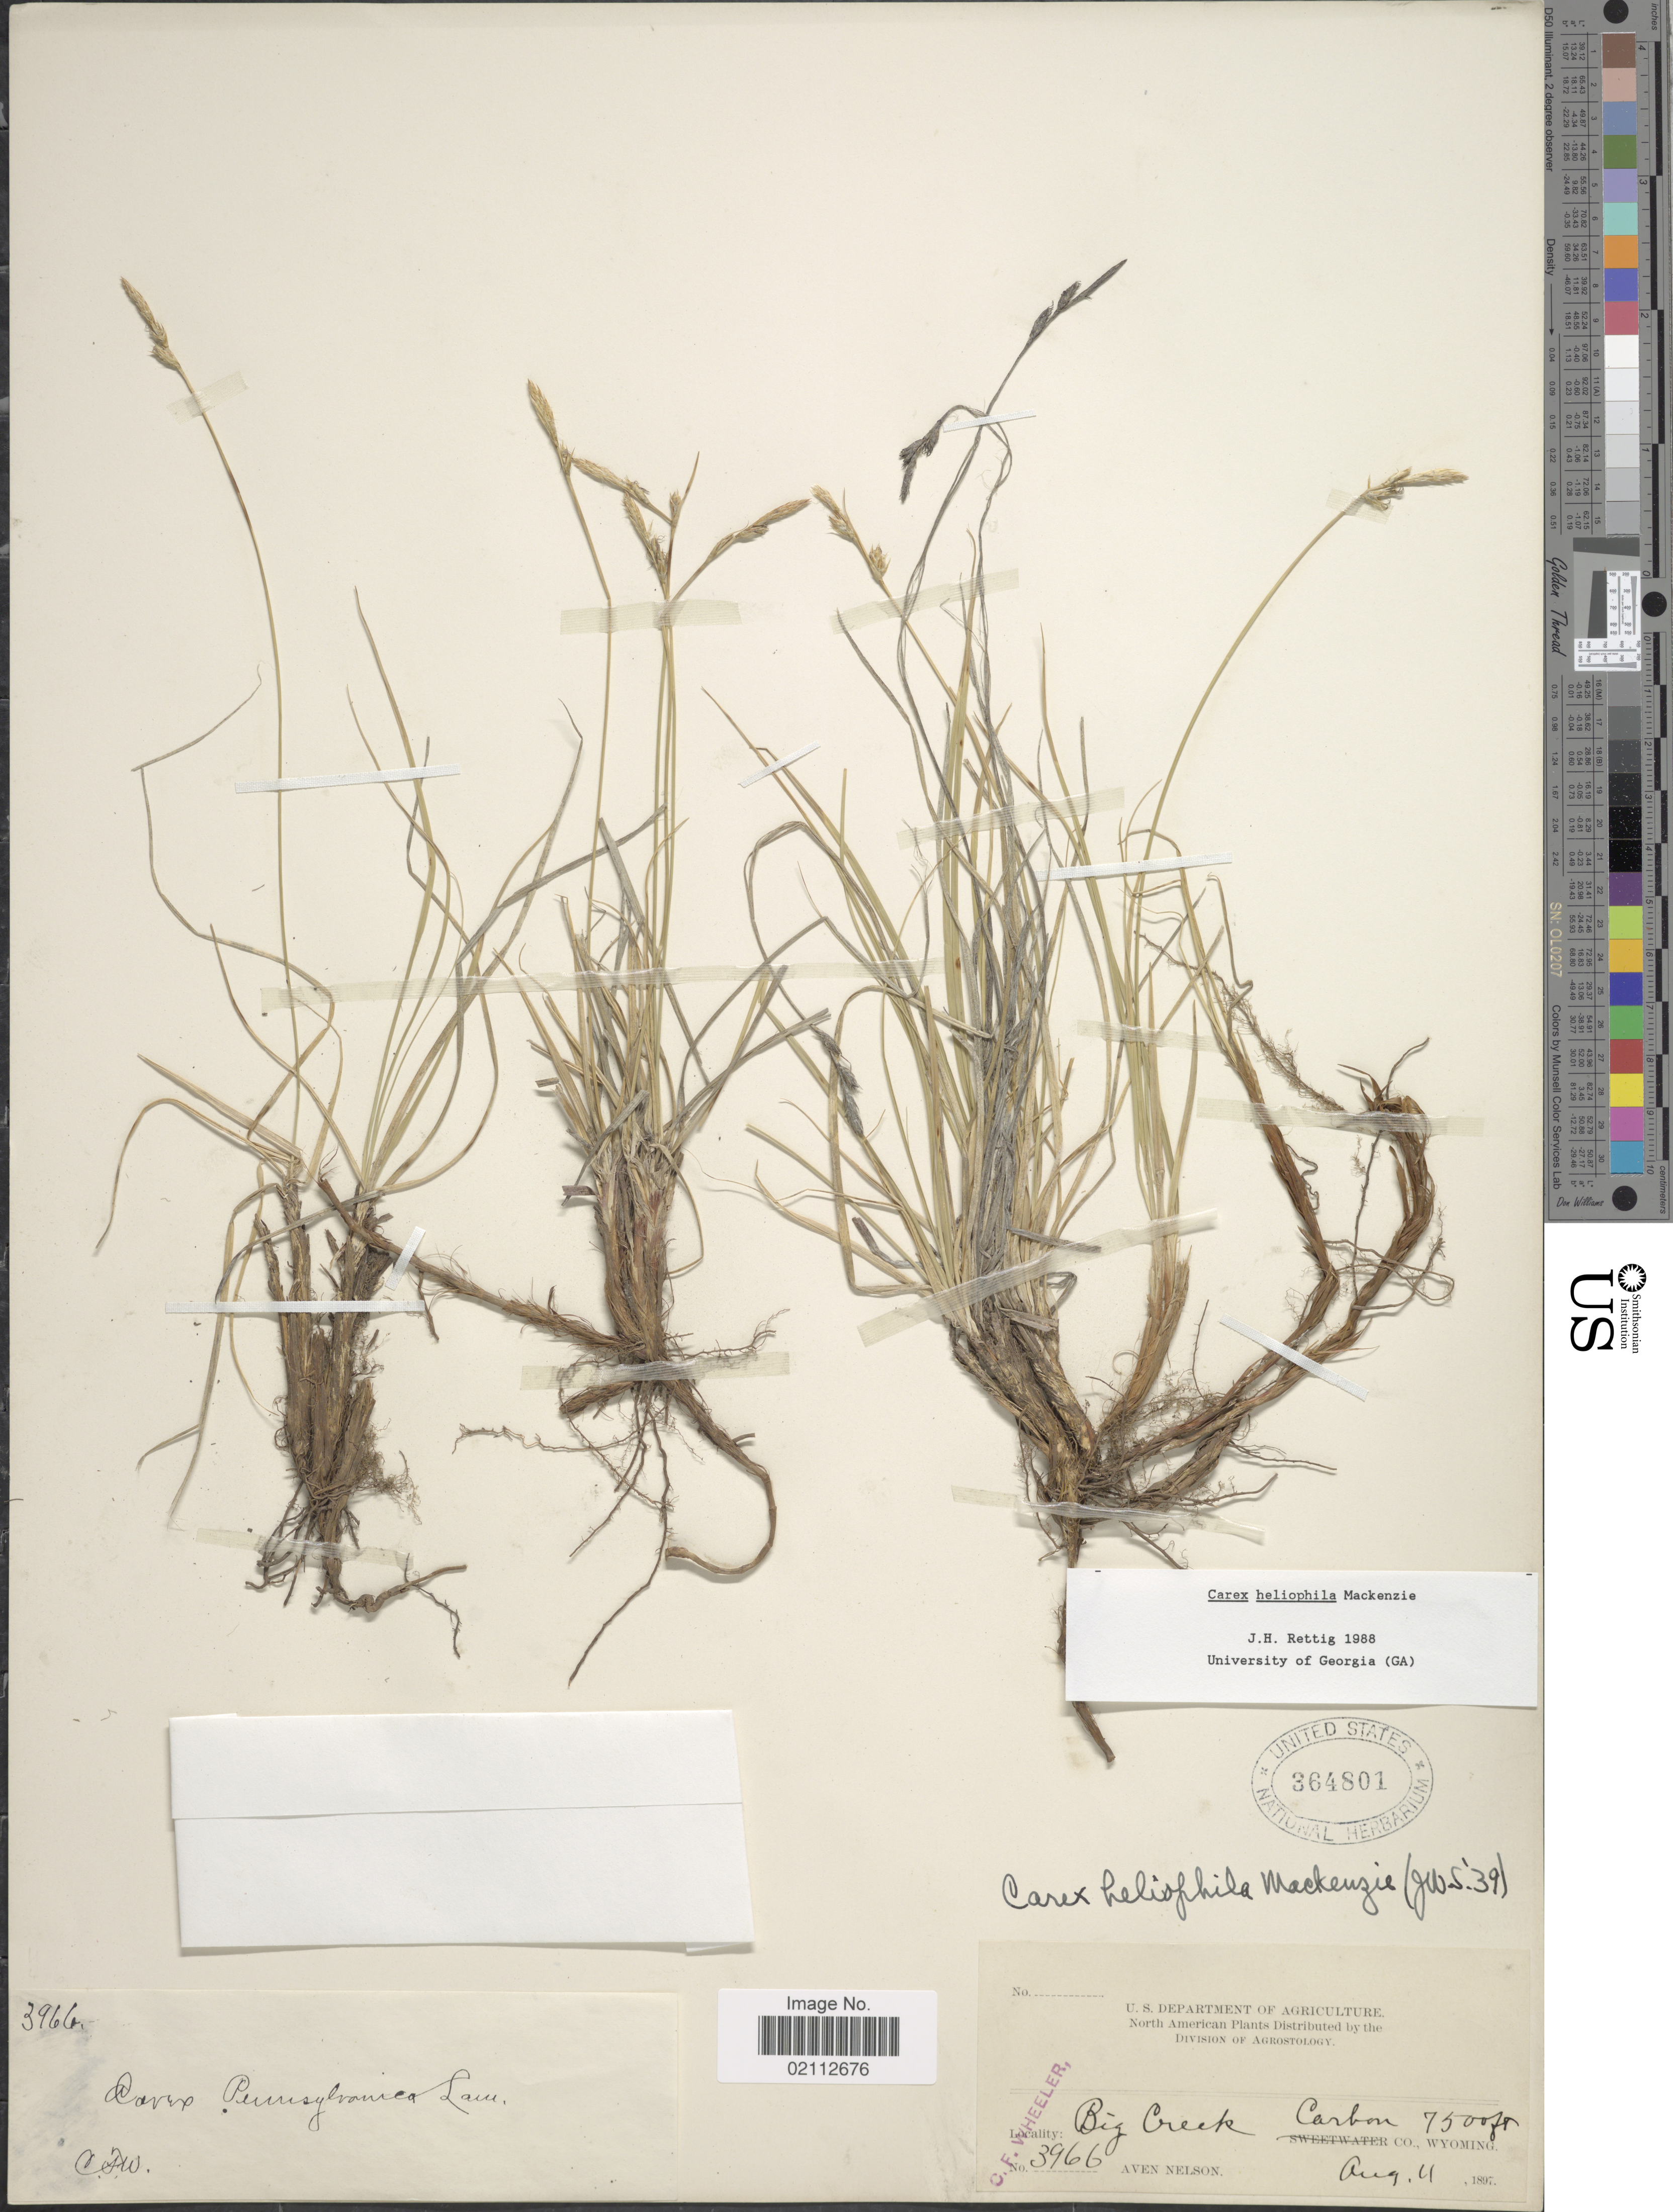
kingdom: Plantae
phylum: Tracheophyta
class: Liliopsida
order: Poales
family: Cyperaceae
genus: Carex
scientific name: Carex heliophila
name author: Mack.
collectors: A. Nelson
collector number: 3966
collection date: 1897-08-04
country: United States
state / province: Wyoming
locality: Big Creek Carbon Co.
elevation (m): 2286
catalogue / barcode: US 364801